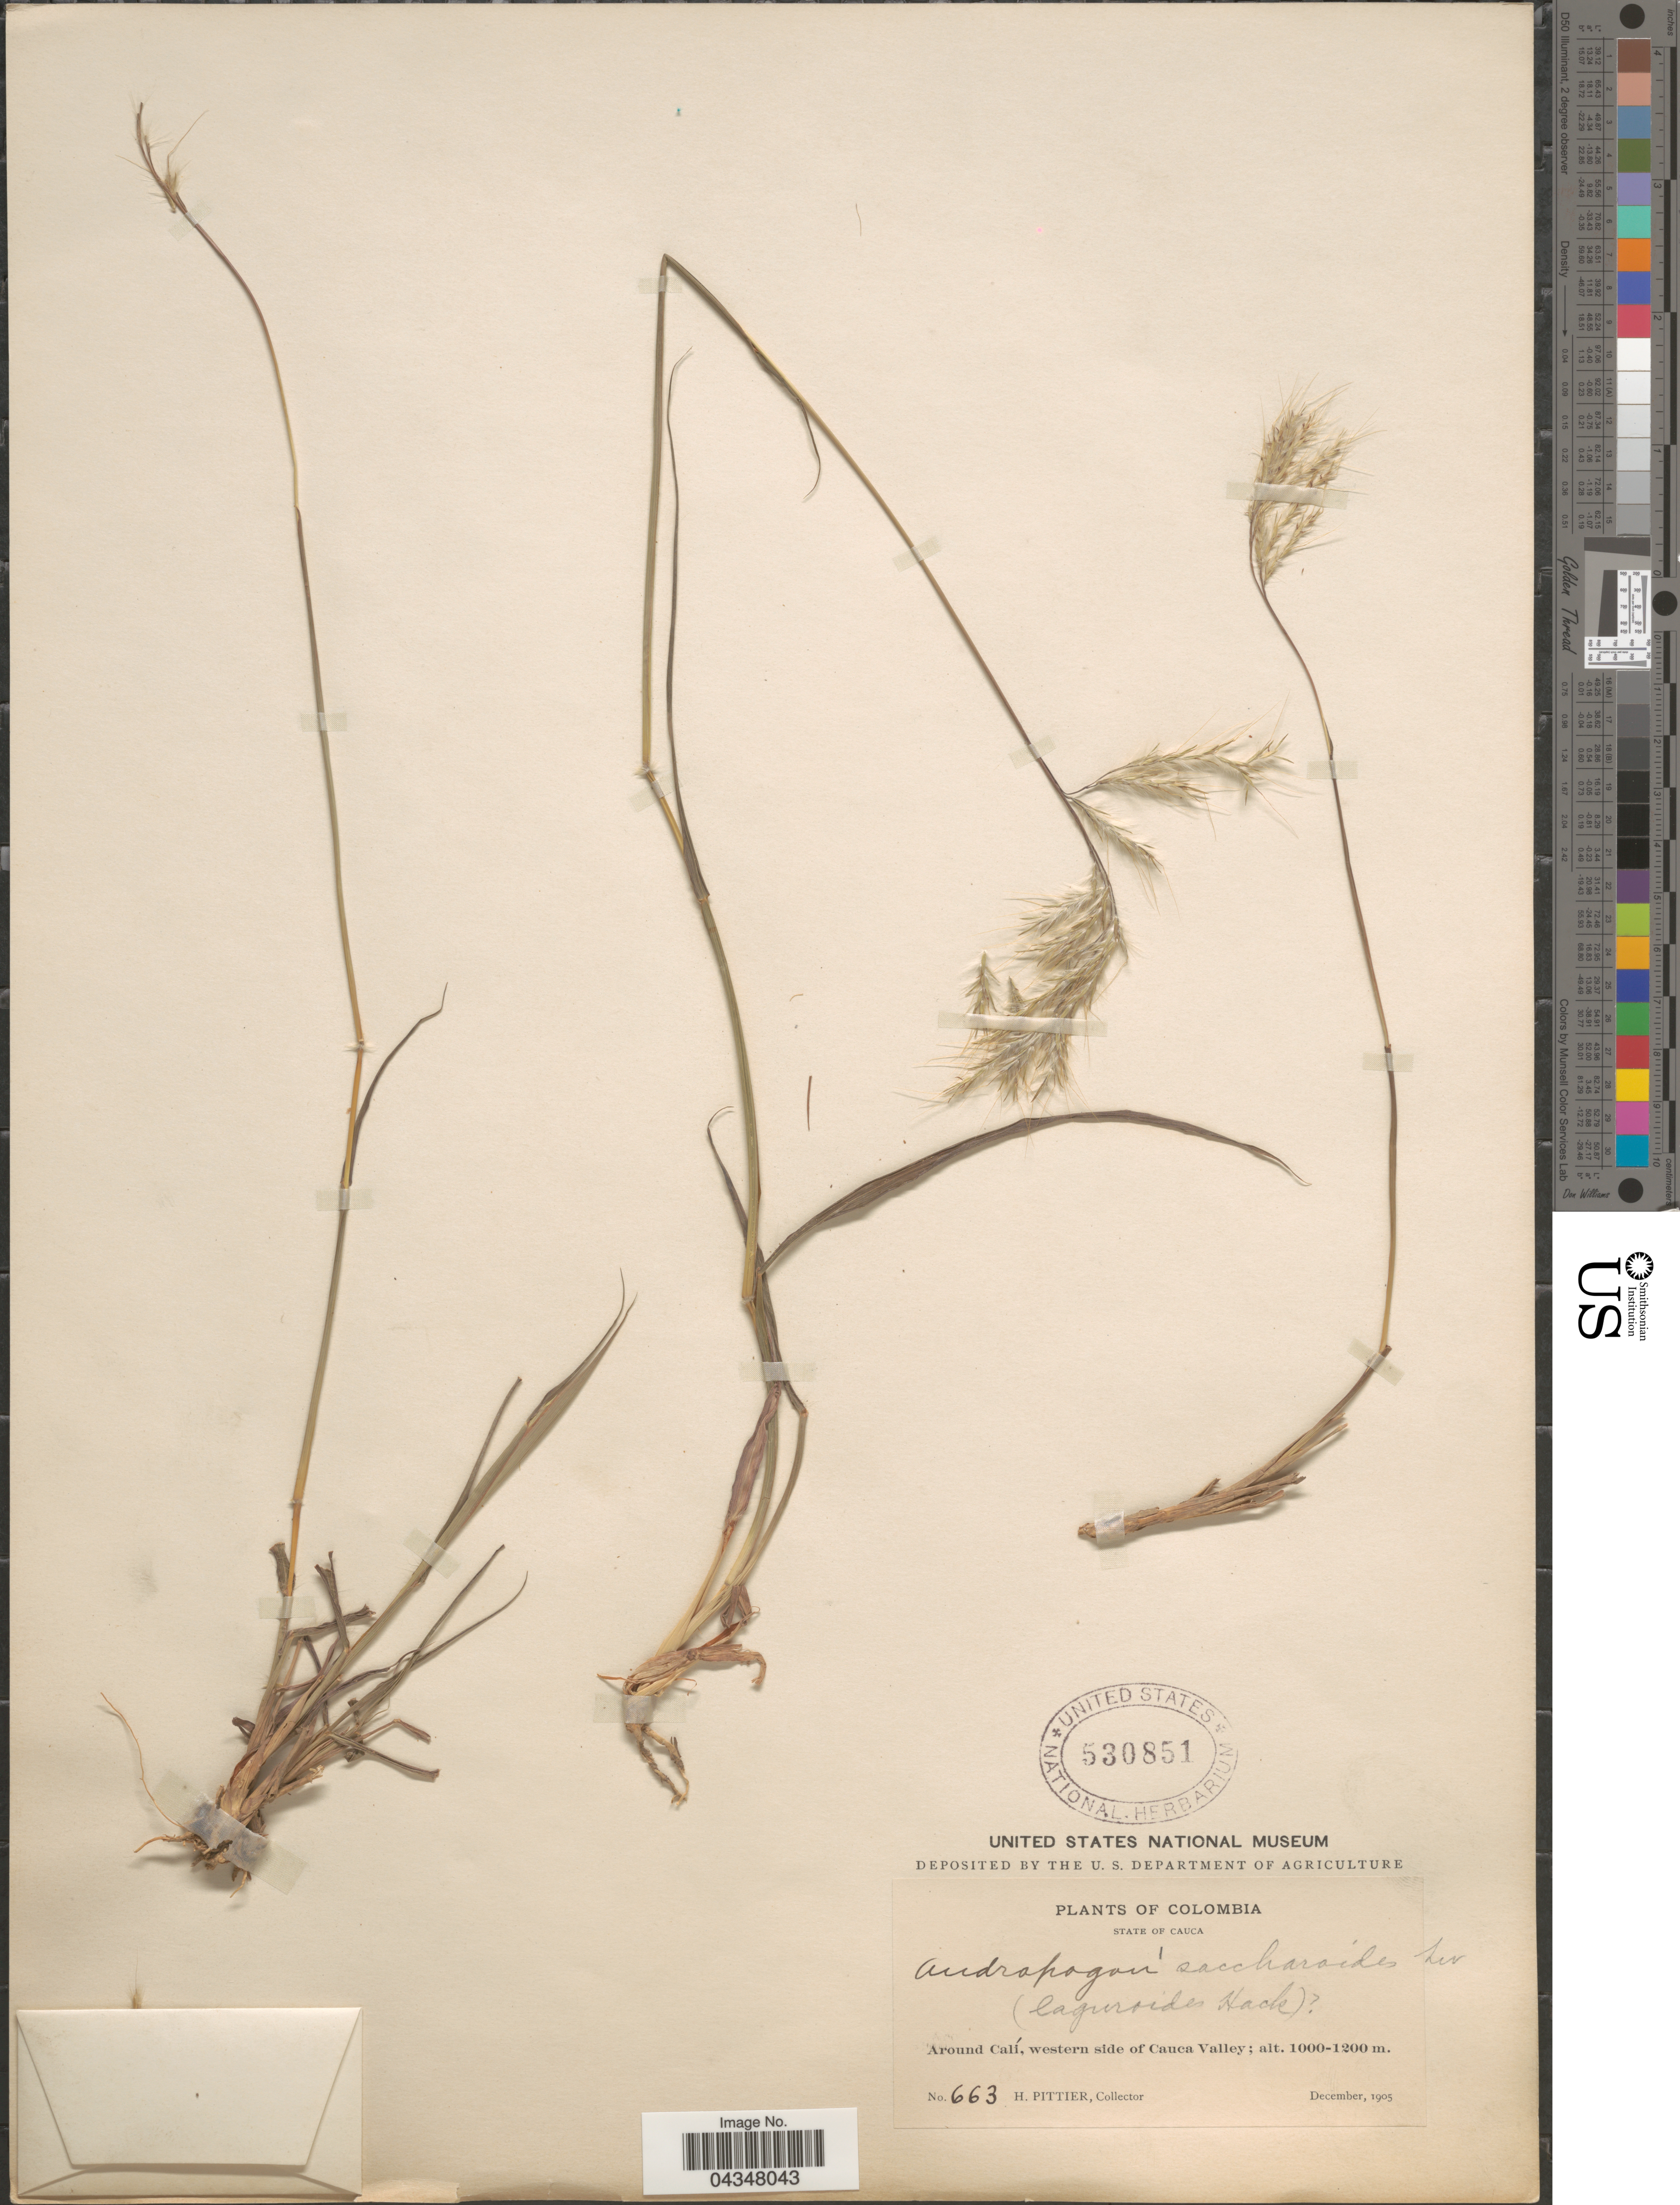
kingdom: Plantae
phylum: Tracheophyta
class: Liliopsida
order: Poales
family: Poaceae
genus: Bothriochloa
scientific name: Bothriochloa barbinodis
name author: (Lag.) Herter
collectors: H. F. Pittier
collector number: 663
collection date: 1905-12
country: Colombia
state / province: Cauca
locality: Around Calí, western side of Cauca Valley.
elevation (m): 1000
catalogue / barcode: US 530851